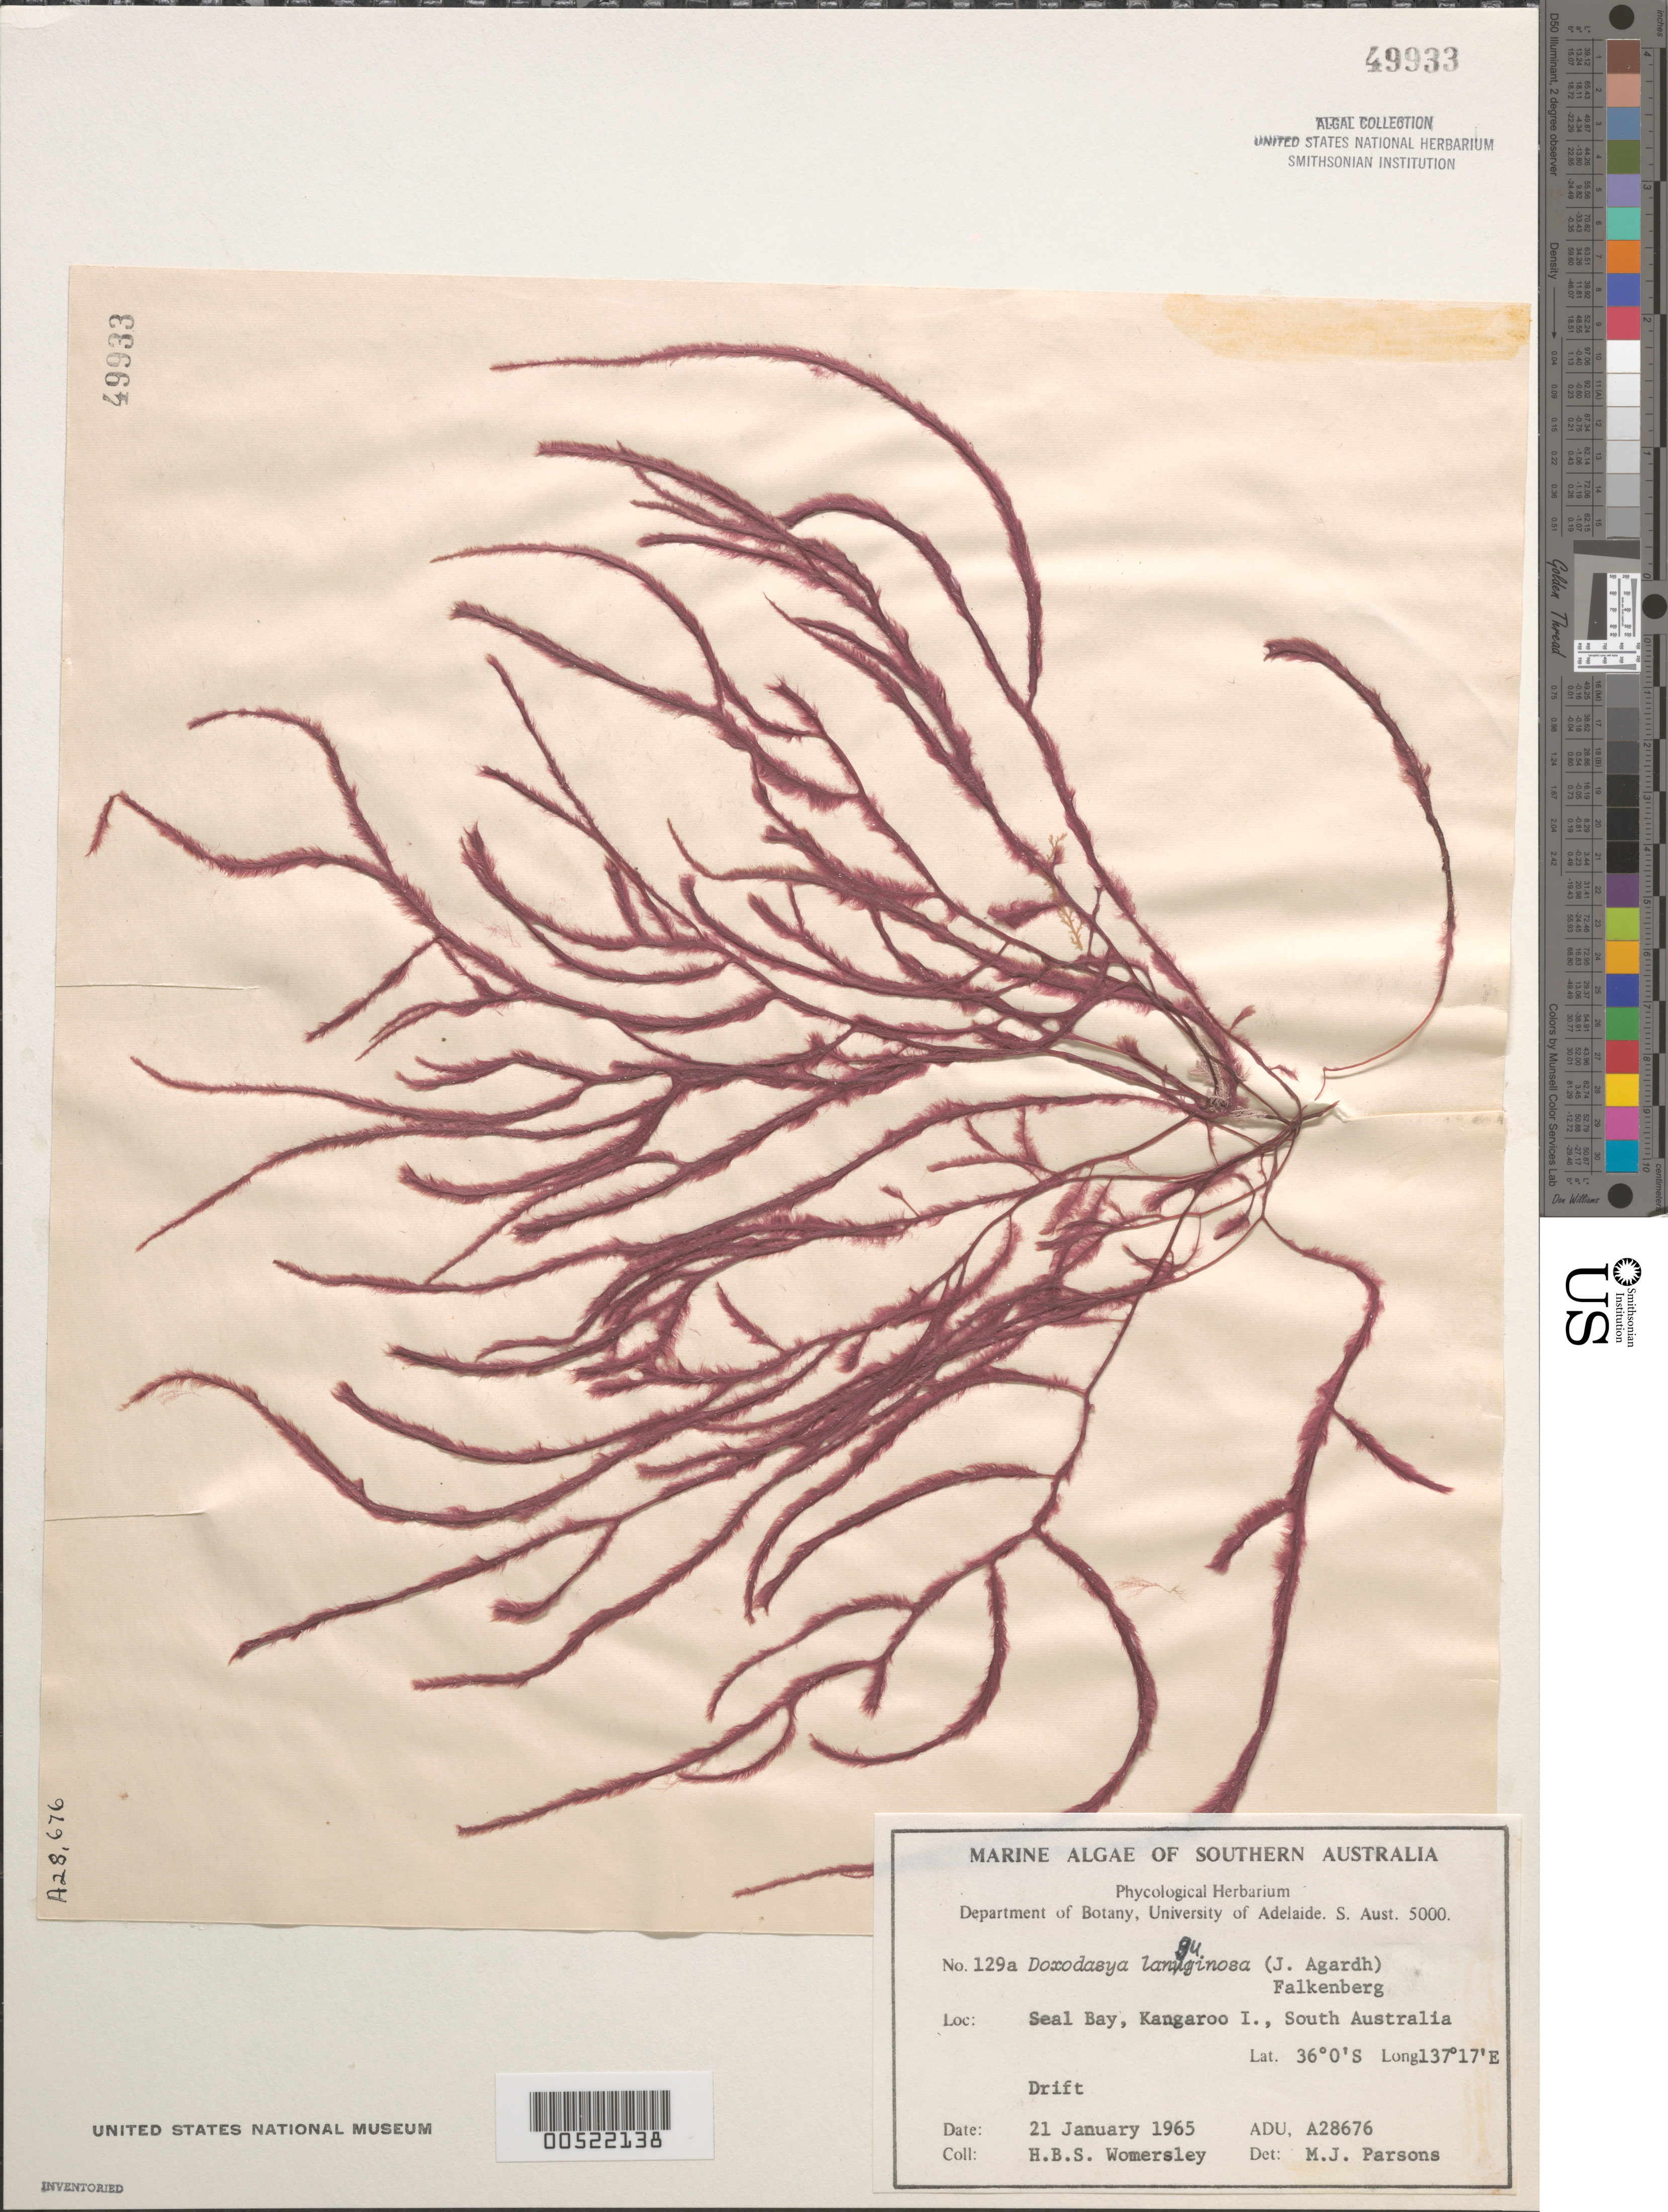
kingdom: Plantae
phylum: Rhodophyta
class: Florideophyceae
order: Ceramiales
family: Rhodomelaceae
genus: Doxodasya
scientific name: Doxodasya languinosa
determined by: Parsons, M. J.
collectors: H. B. S. Womersley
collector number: ADU A28676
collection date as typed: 21 Jan 1965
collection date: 1965-01-21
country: Australia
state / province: South Australia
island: Kangaroo Island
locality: Seal Bay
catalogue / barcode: US 49933